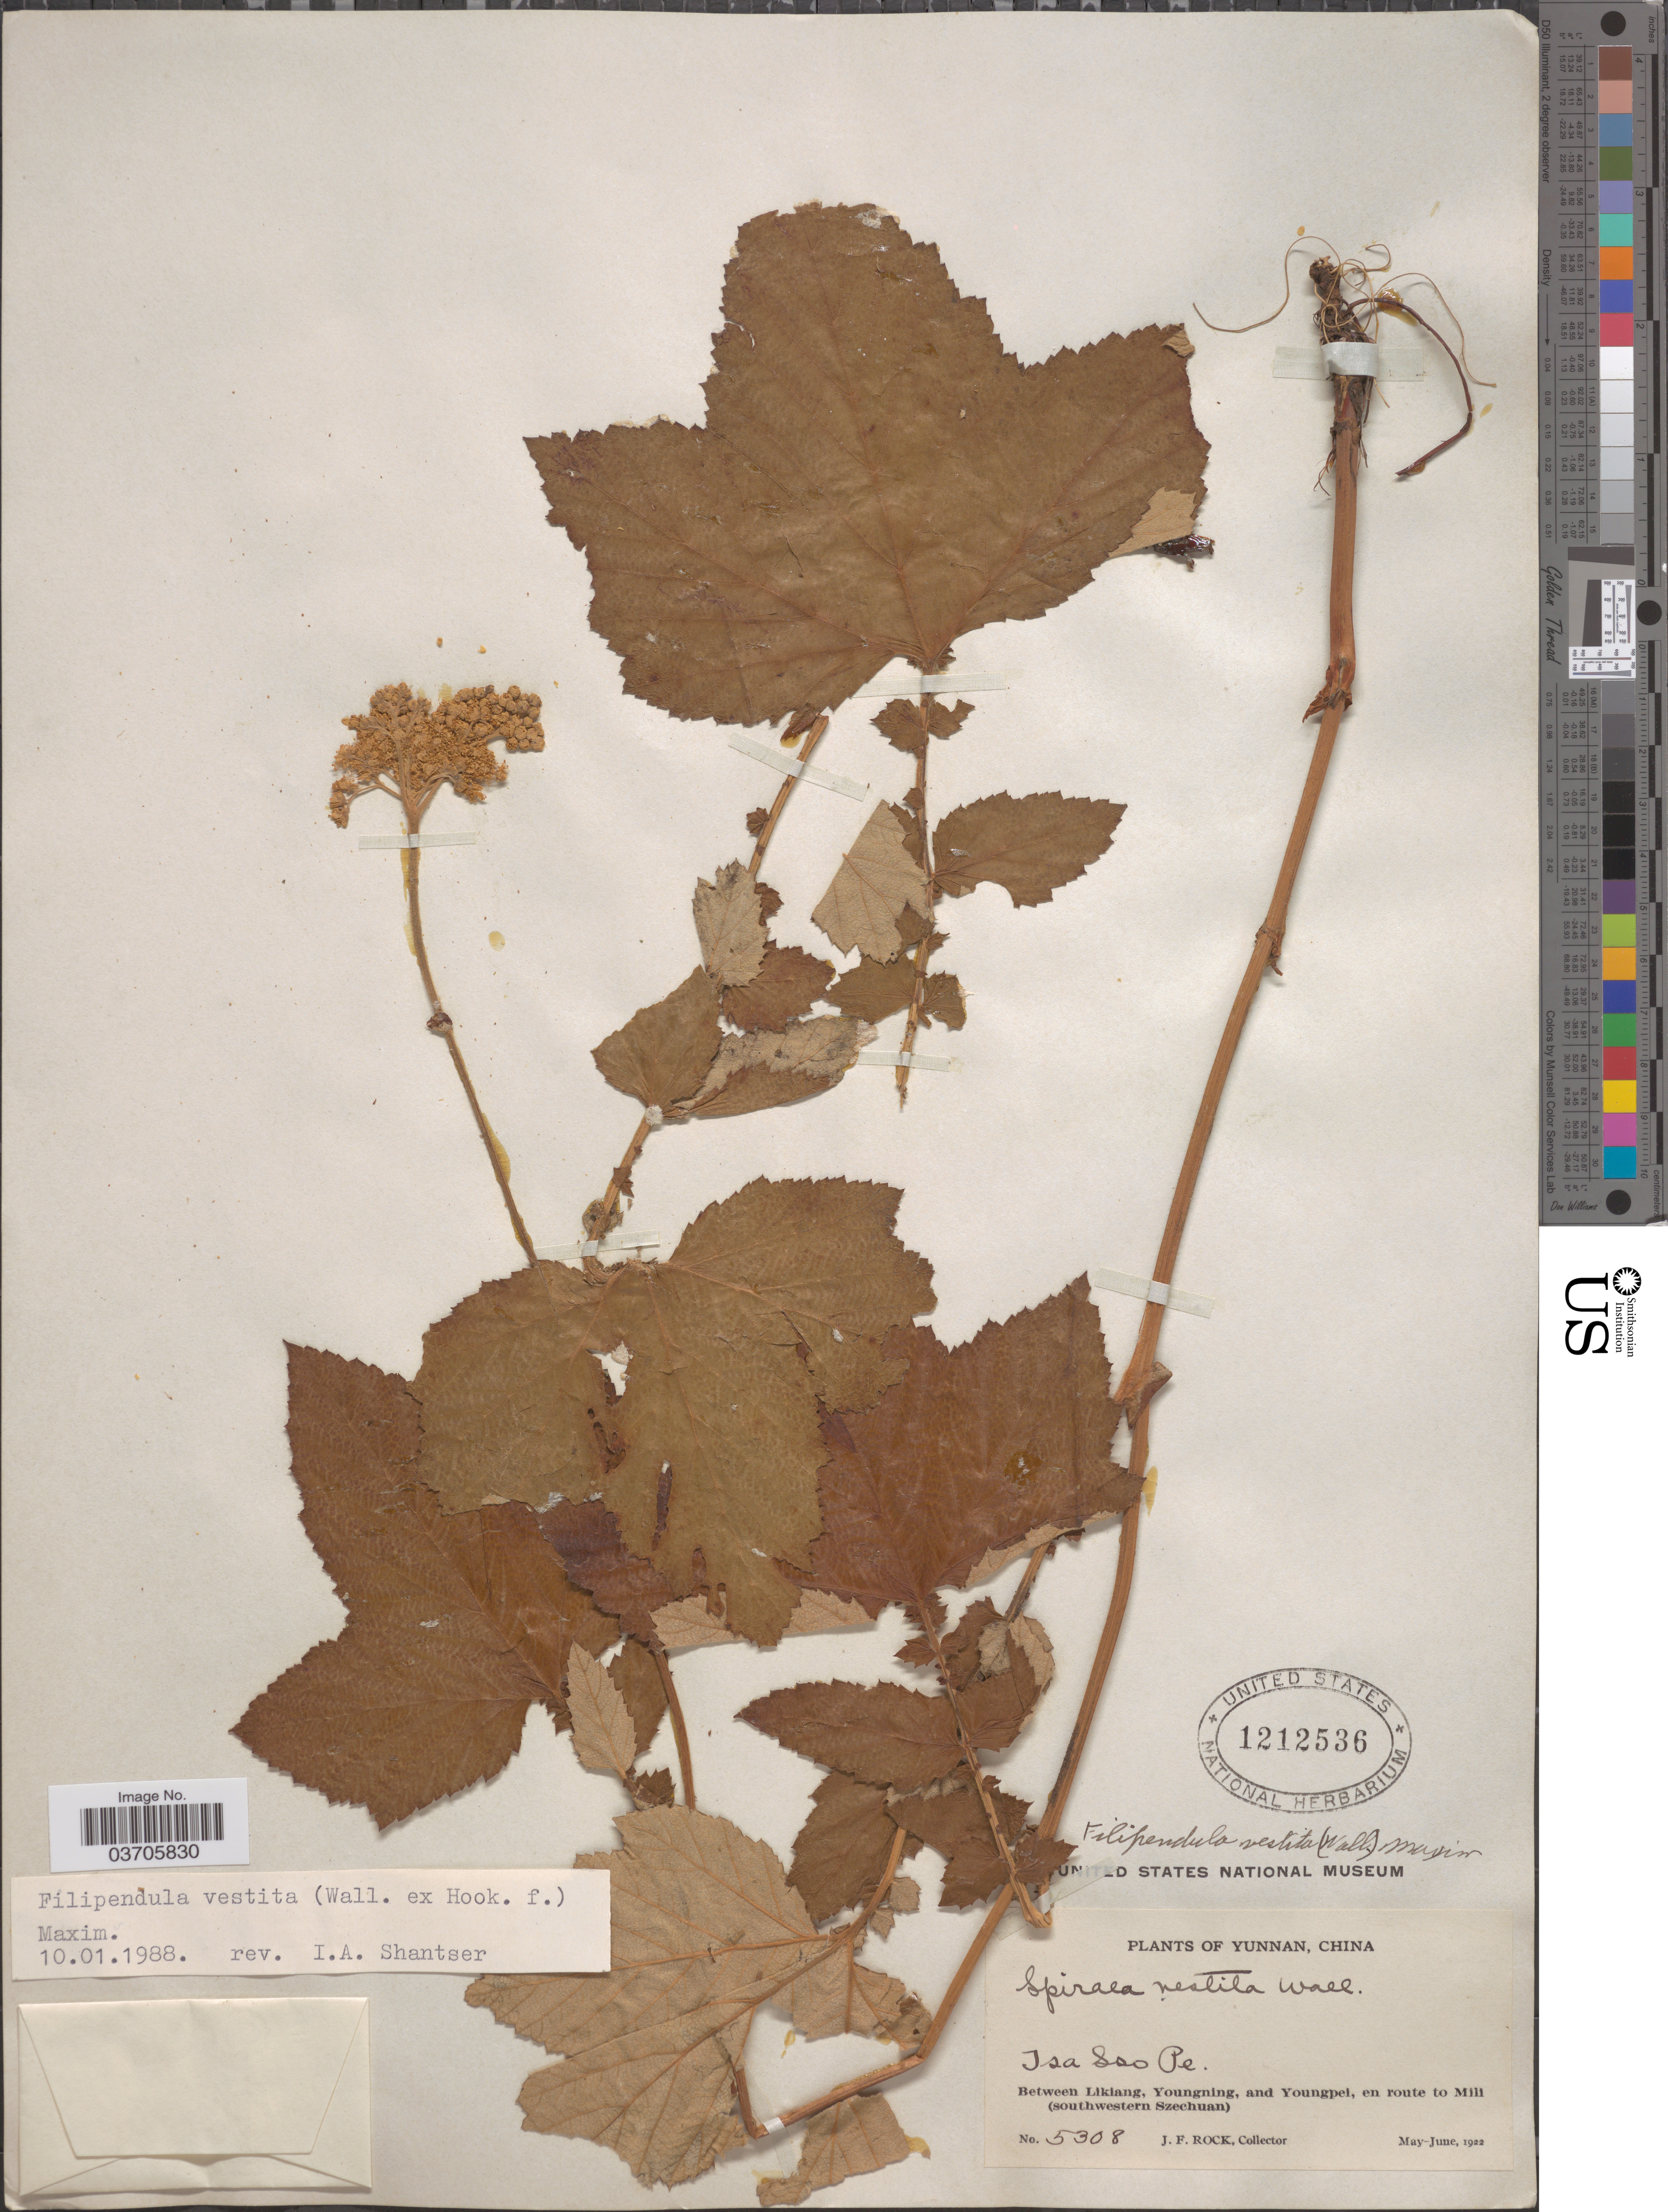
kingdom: Plantae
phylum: Tracheophyta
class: Magnoliopsida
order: Rosales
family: Rosaceae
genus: Filipendula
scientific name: Filipendula vestita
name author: Maxim.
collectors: J. Rock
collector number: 5308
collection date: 1922-05/1922-06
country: China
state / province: Yunnan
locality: Isa Sso [interpreted] Pe. [unsure placement] Between Likiang, Youngning, and Youngpei, en route to Mili (southwestern Szechuan).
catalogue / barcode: US 1212536